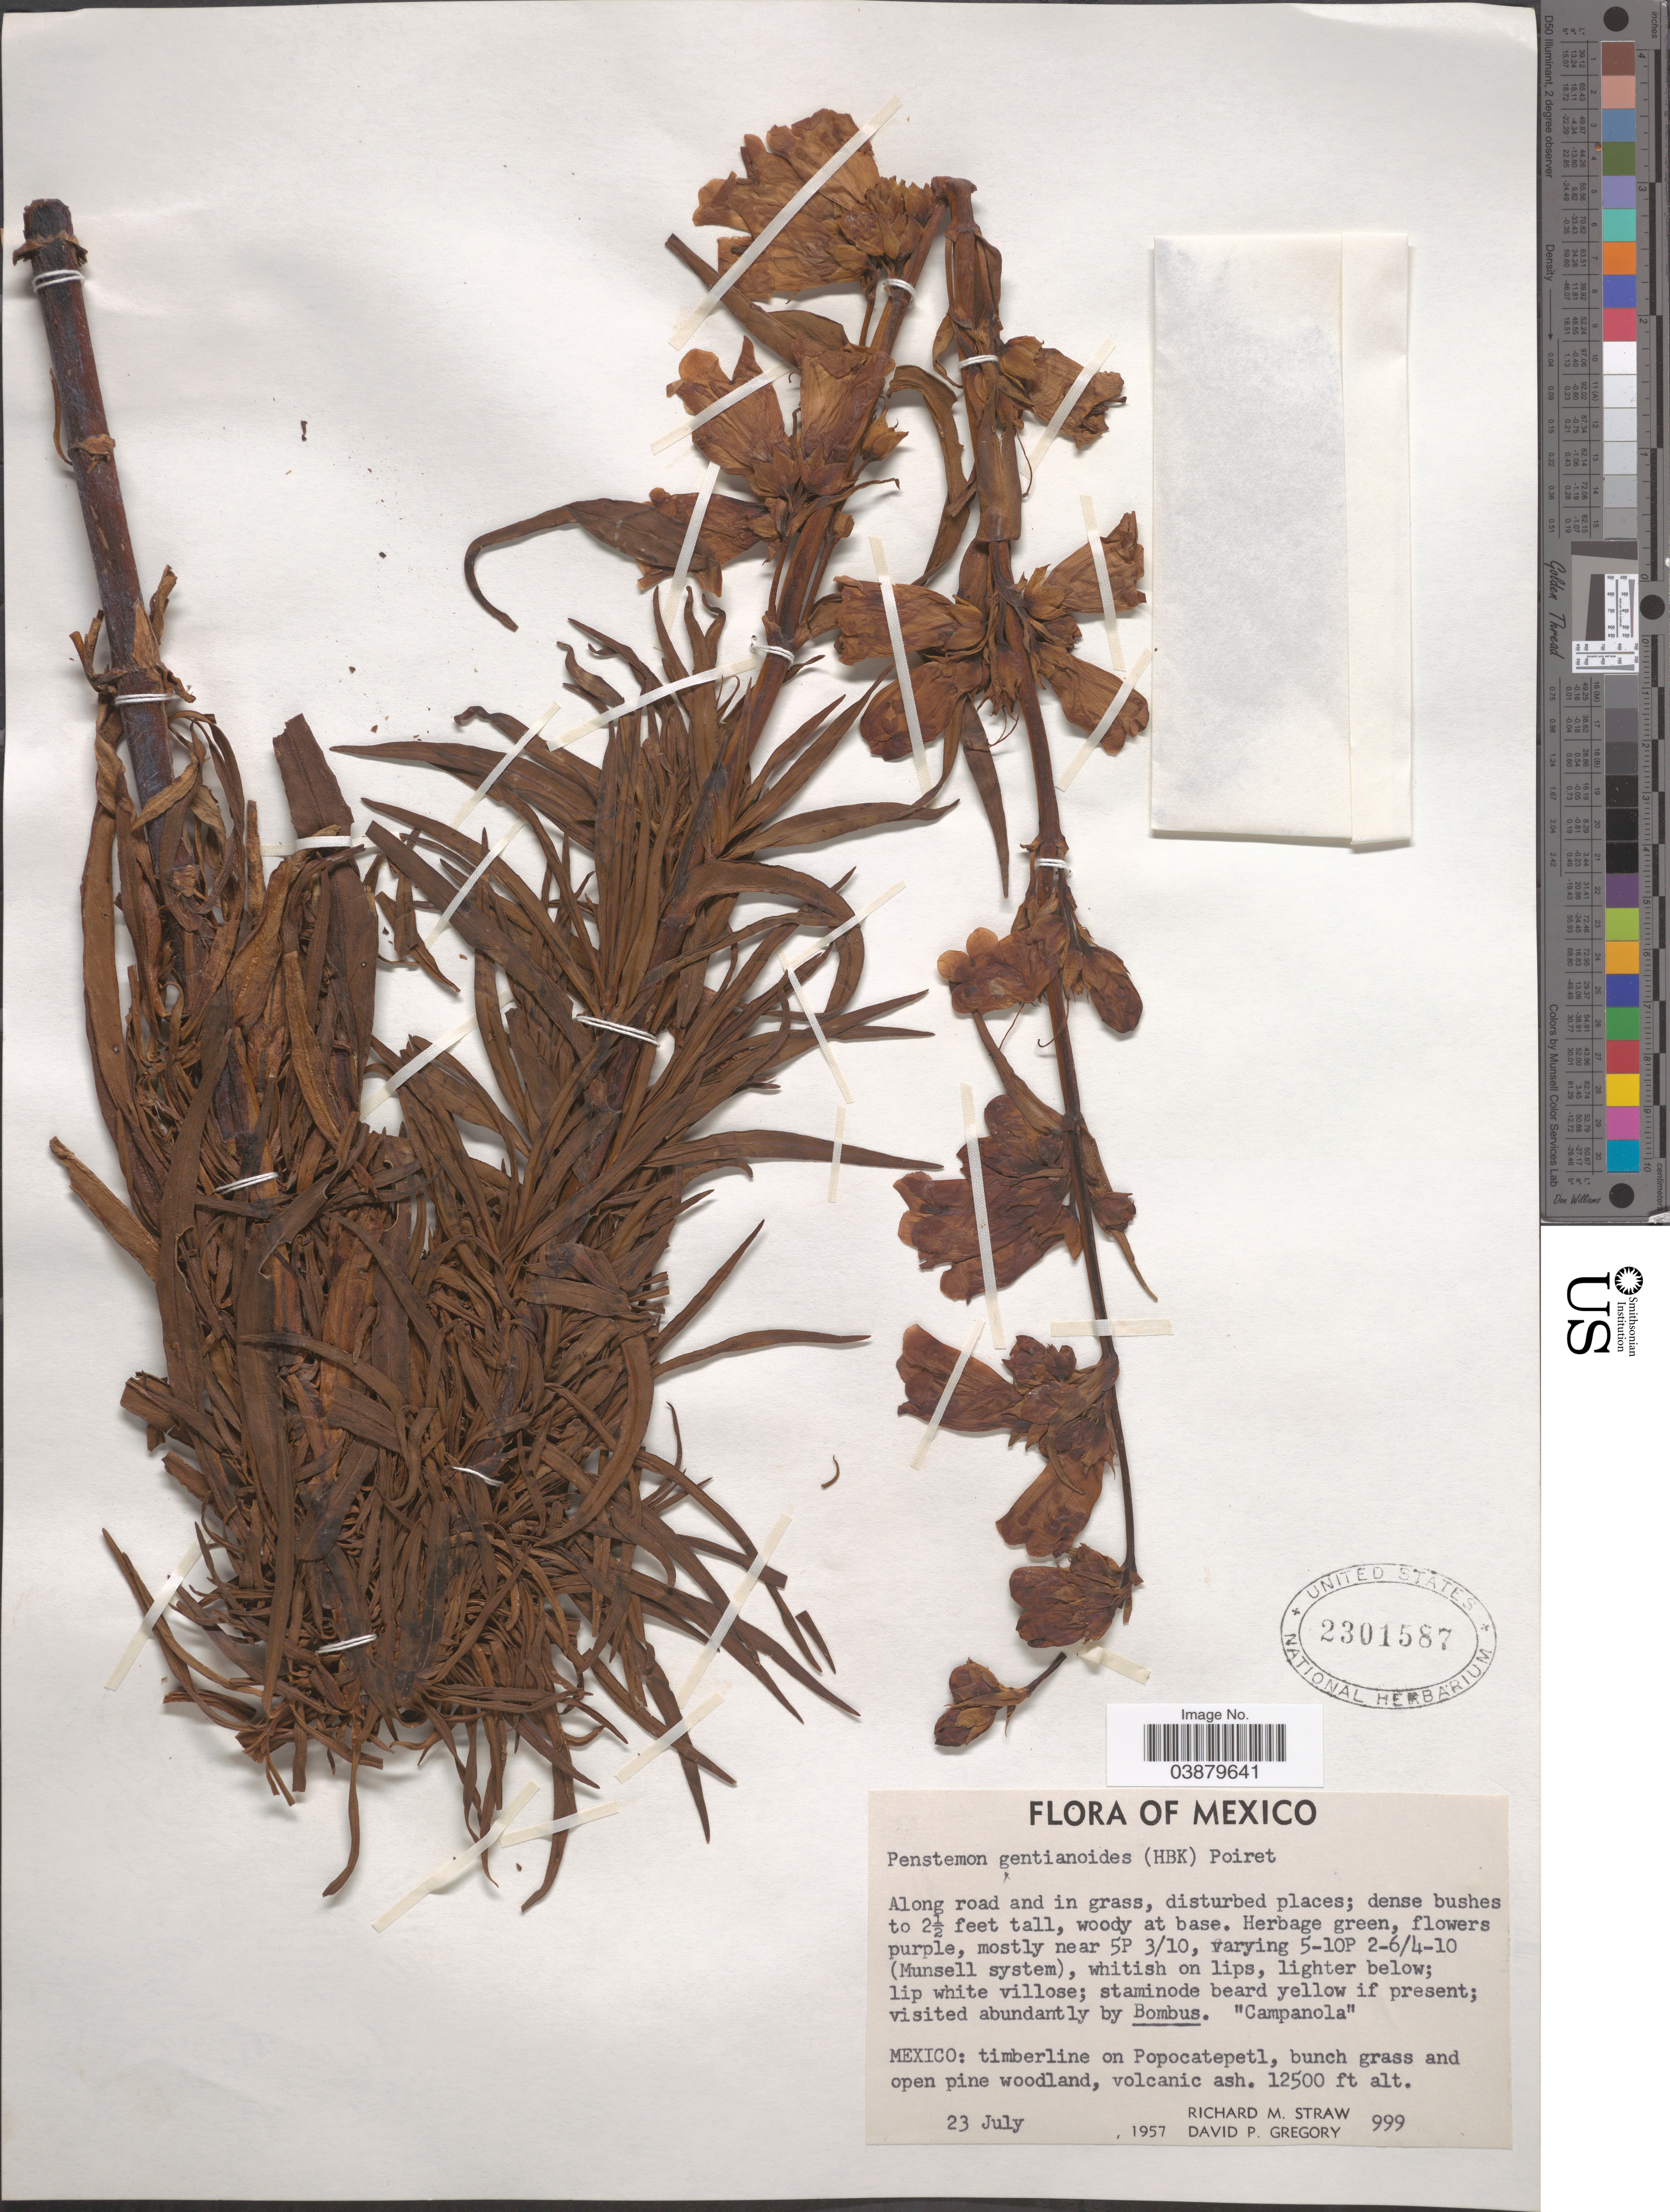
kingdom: Plantae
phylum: Tracheophyta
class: Magnoliopsida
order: Lamiales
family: Plantaginaceae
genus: Penstemon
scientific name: Penstemon gentianoides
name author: (Kunth) Poir.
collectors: R. M. Straw & D. Gregory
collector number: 999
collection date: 1957-07-23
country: Mexico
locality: Timberline on Popocatepetl. bunch grass and open pine woodland, volcanic ash.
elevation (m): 3810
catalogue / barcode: US 2301587